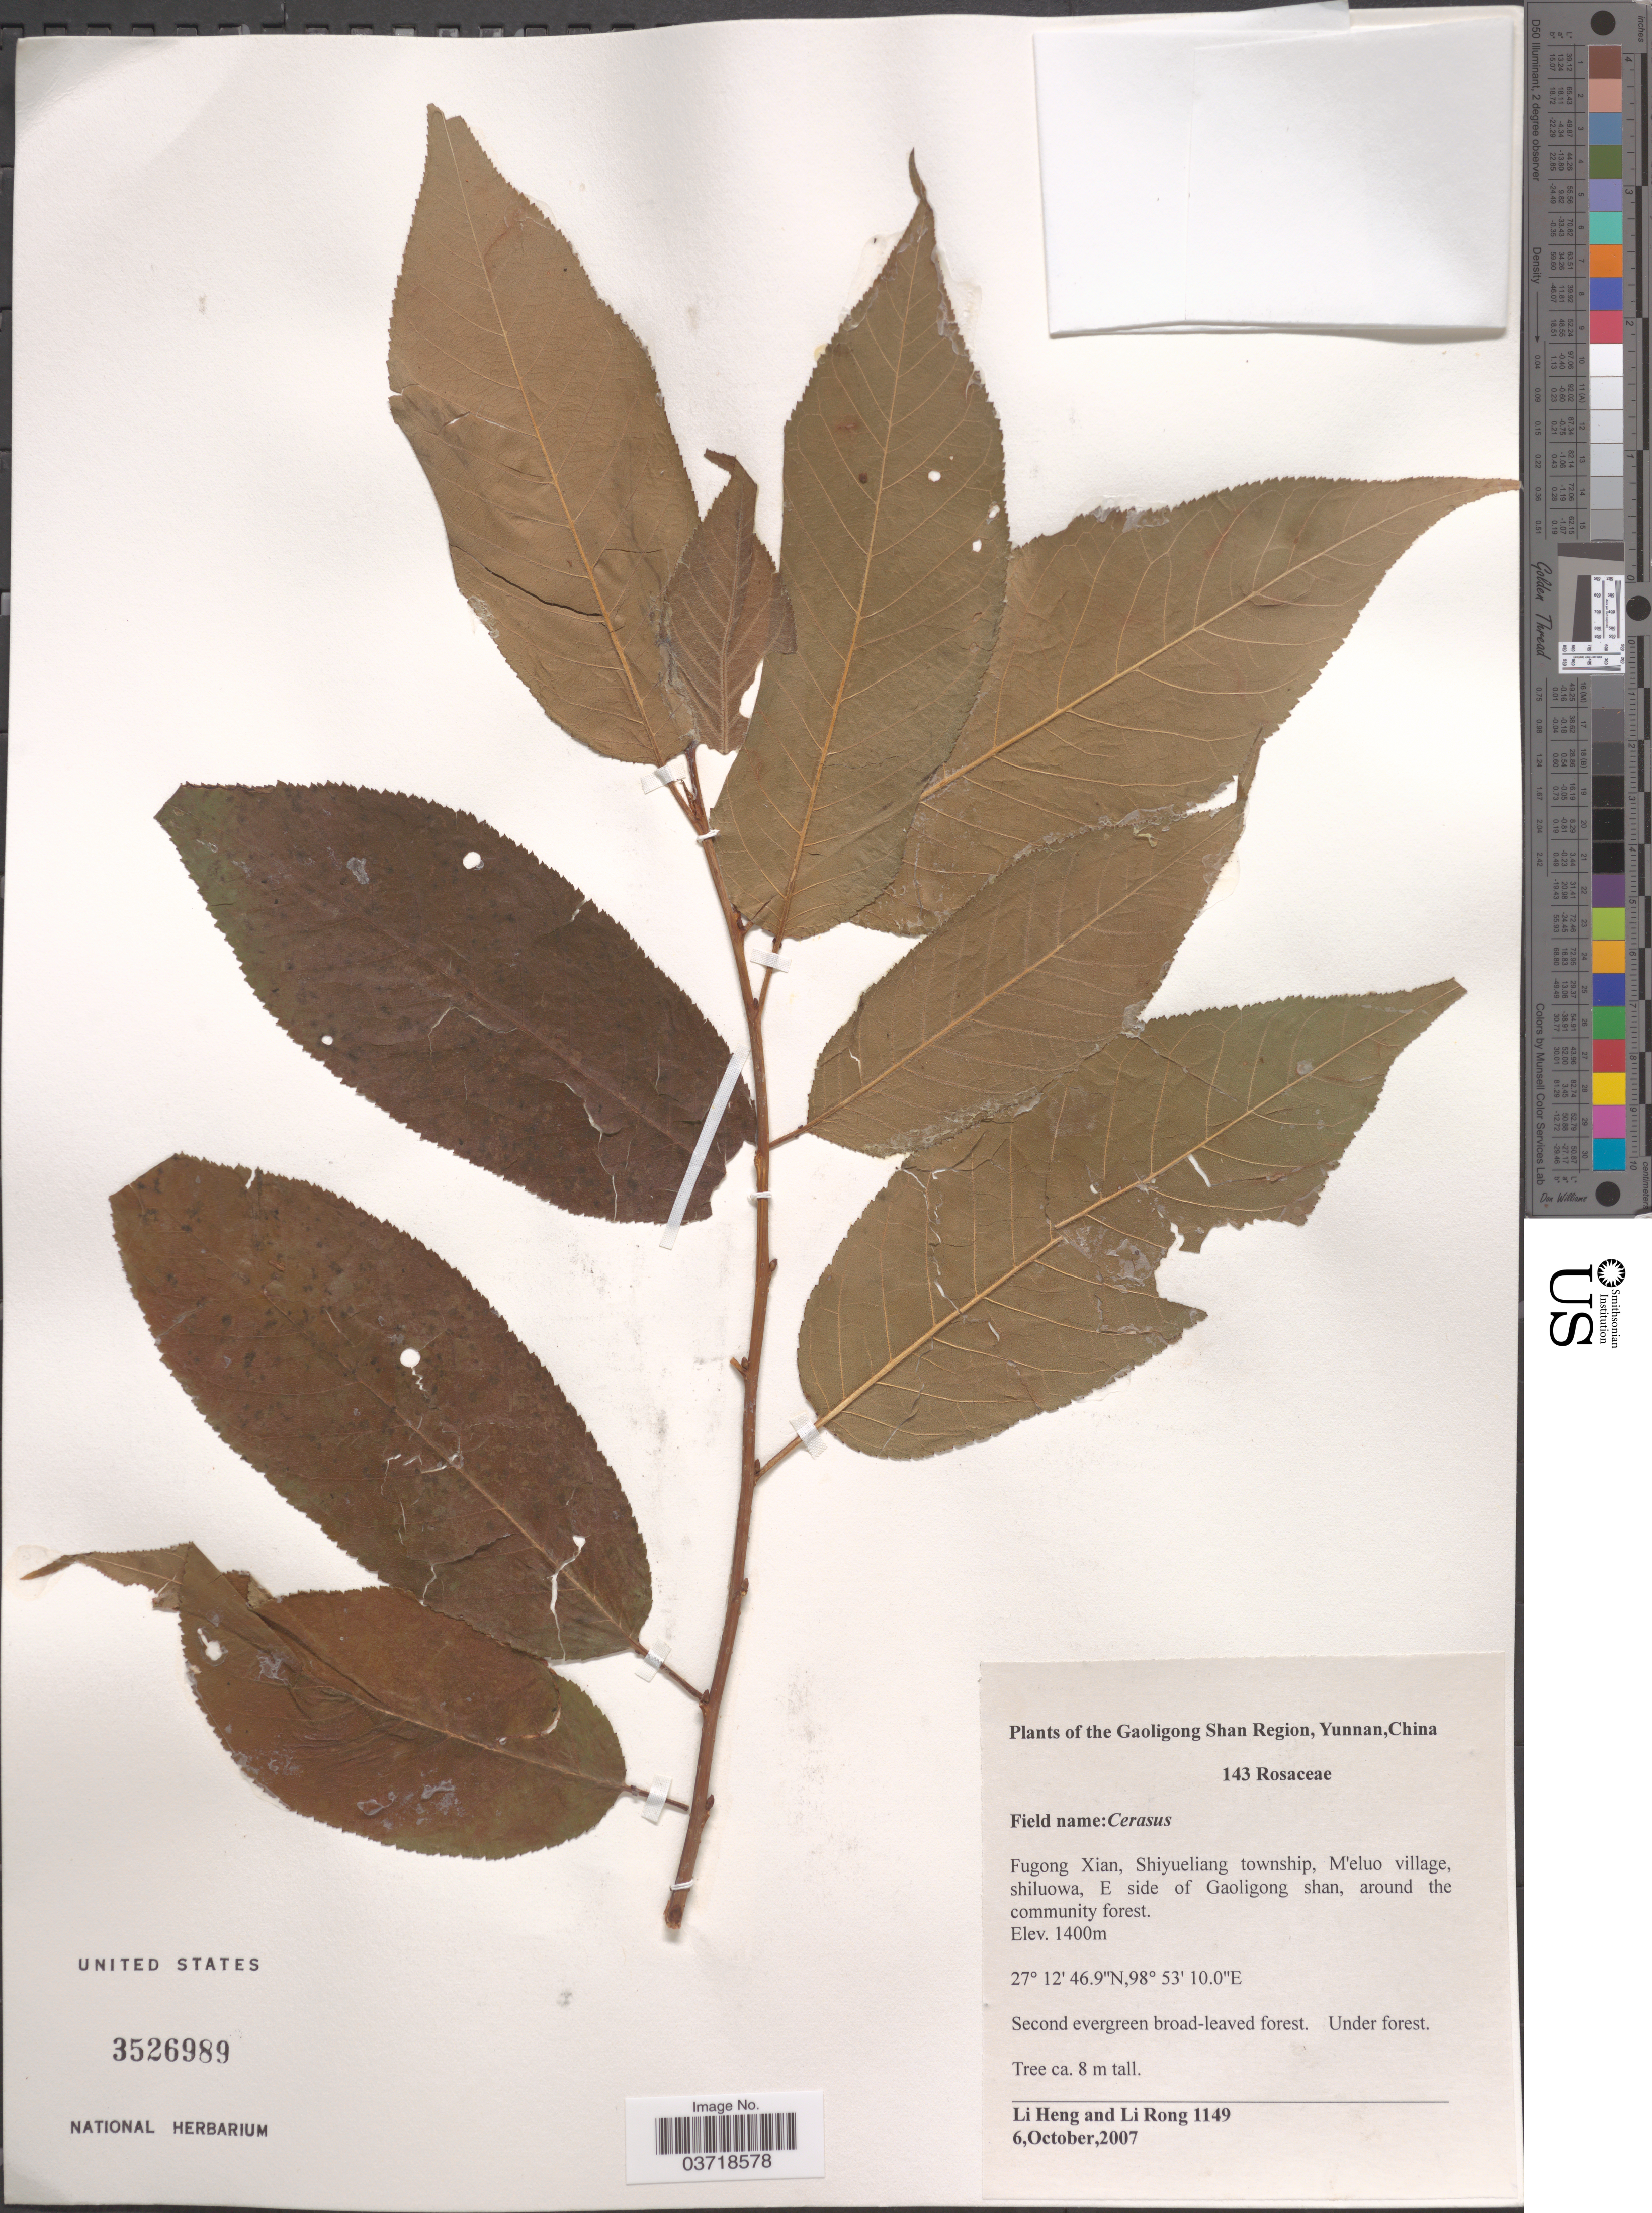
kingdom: Plantae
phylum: Tracheophyta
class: Magnoliopsida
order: Rosales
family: Rosaceae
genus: Prunus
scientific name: Prunus sp.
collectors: L. Heng & R. Li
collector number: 1149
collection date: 2007-10-06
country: China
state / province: Yunnan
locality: The Gaoligong Shan Region. Fugong Xian, Shiyueliang township, M'eluo village, shiluowa, E side of Gaoligong shan.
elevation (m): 1400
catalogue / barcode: US 3526989